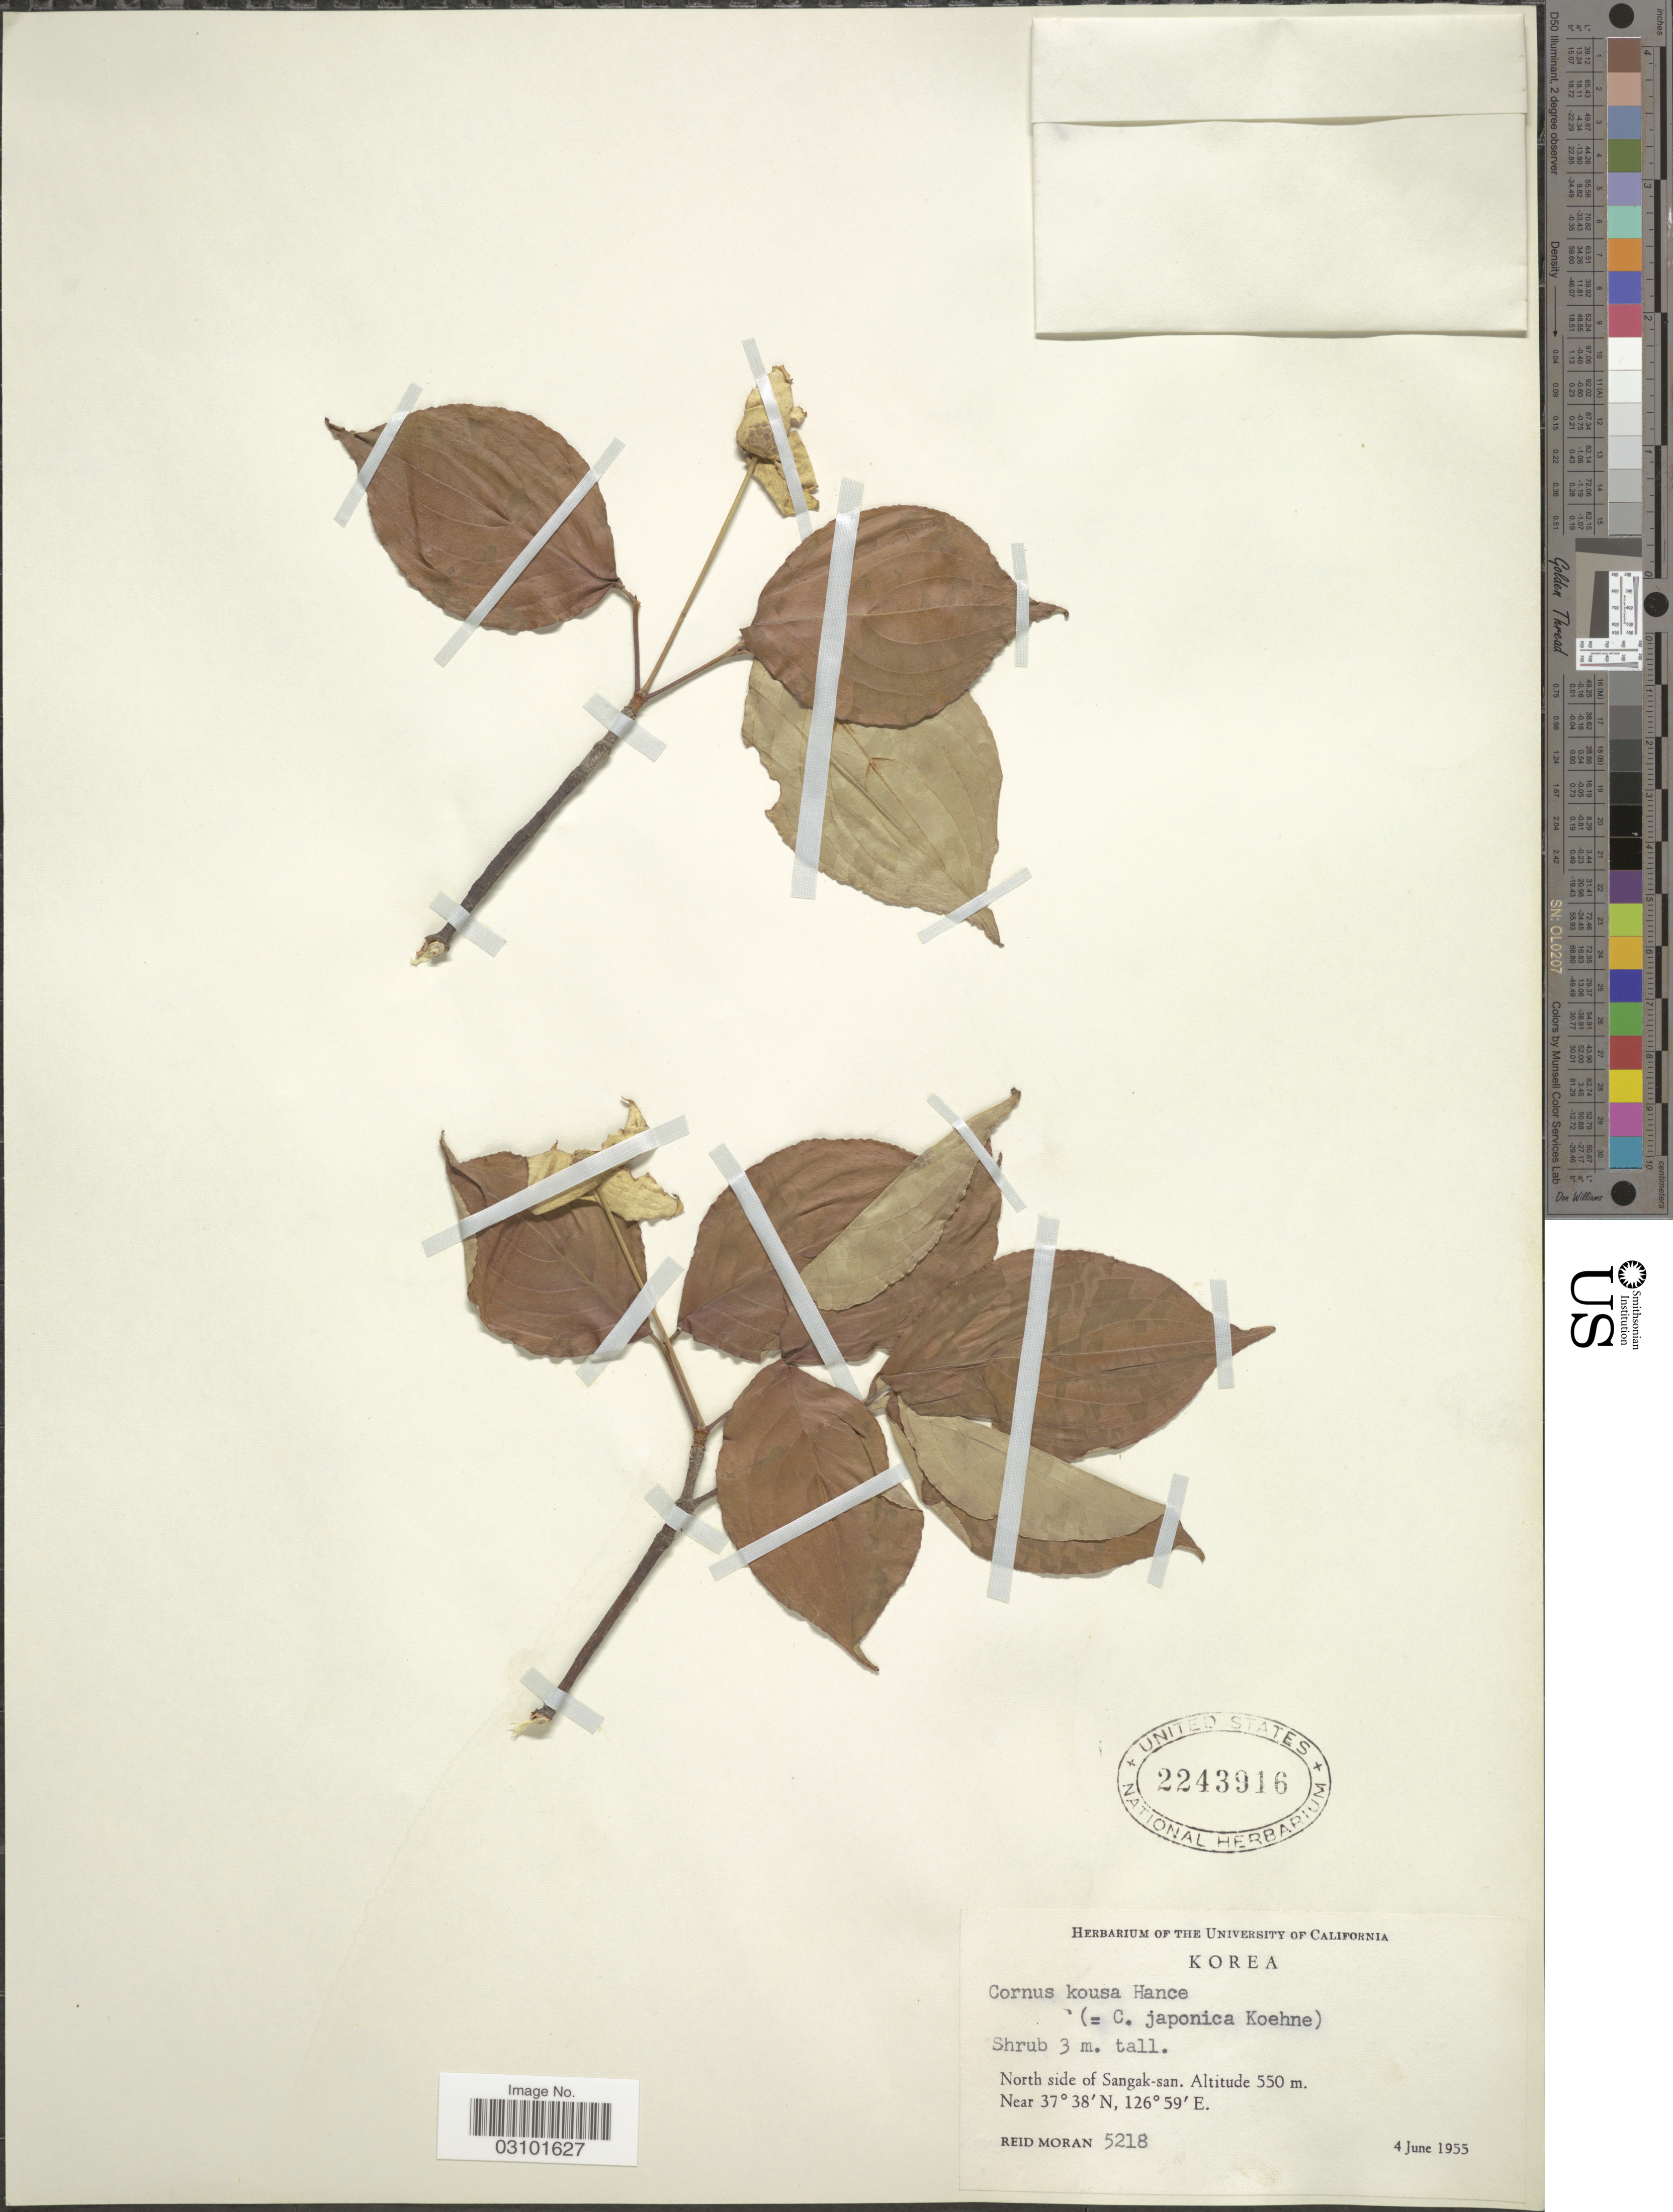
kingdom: Plantae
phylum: Tracheophyta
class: Magnoliopsida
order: Cornales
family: Cornaceae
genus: Cornus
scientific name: Cornus kousa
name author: F. Buerger ex Miq.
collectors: R. Moran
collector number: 5218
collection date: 1955-06-04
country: South Korea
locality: North side of Sangak-san.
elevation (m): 550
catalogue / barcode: US 2243916